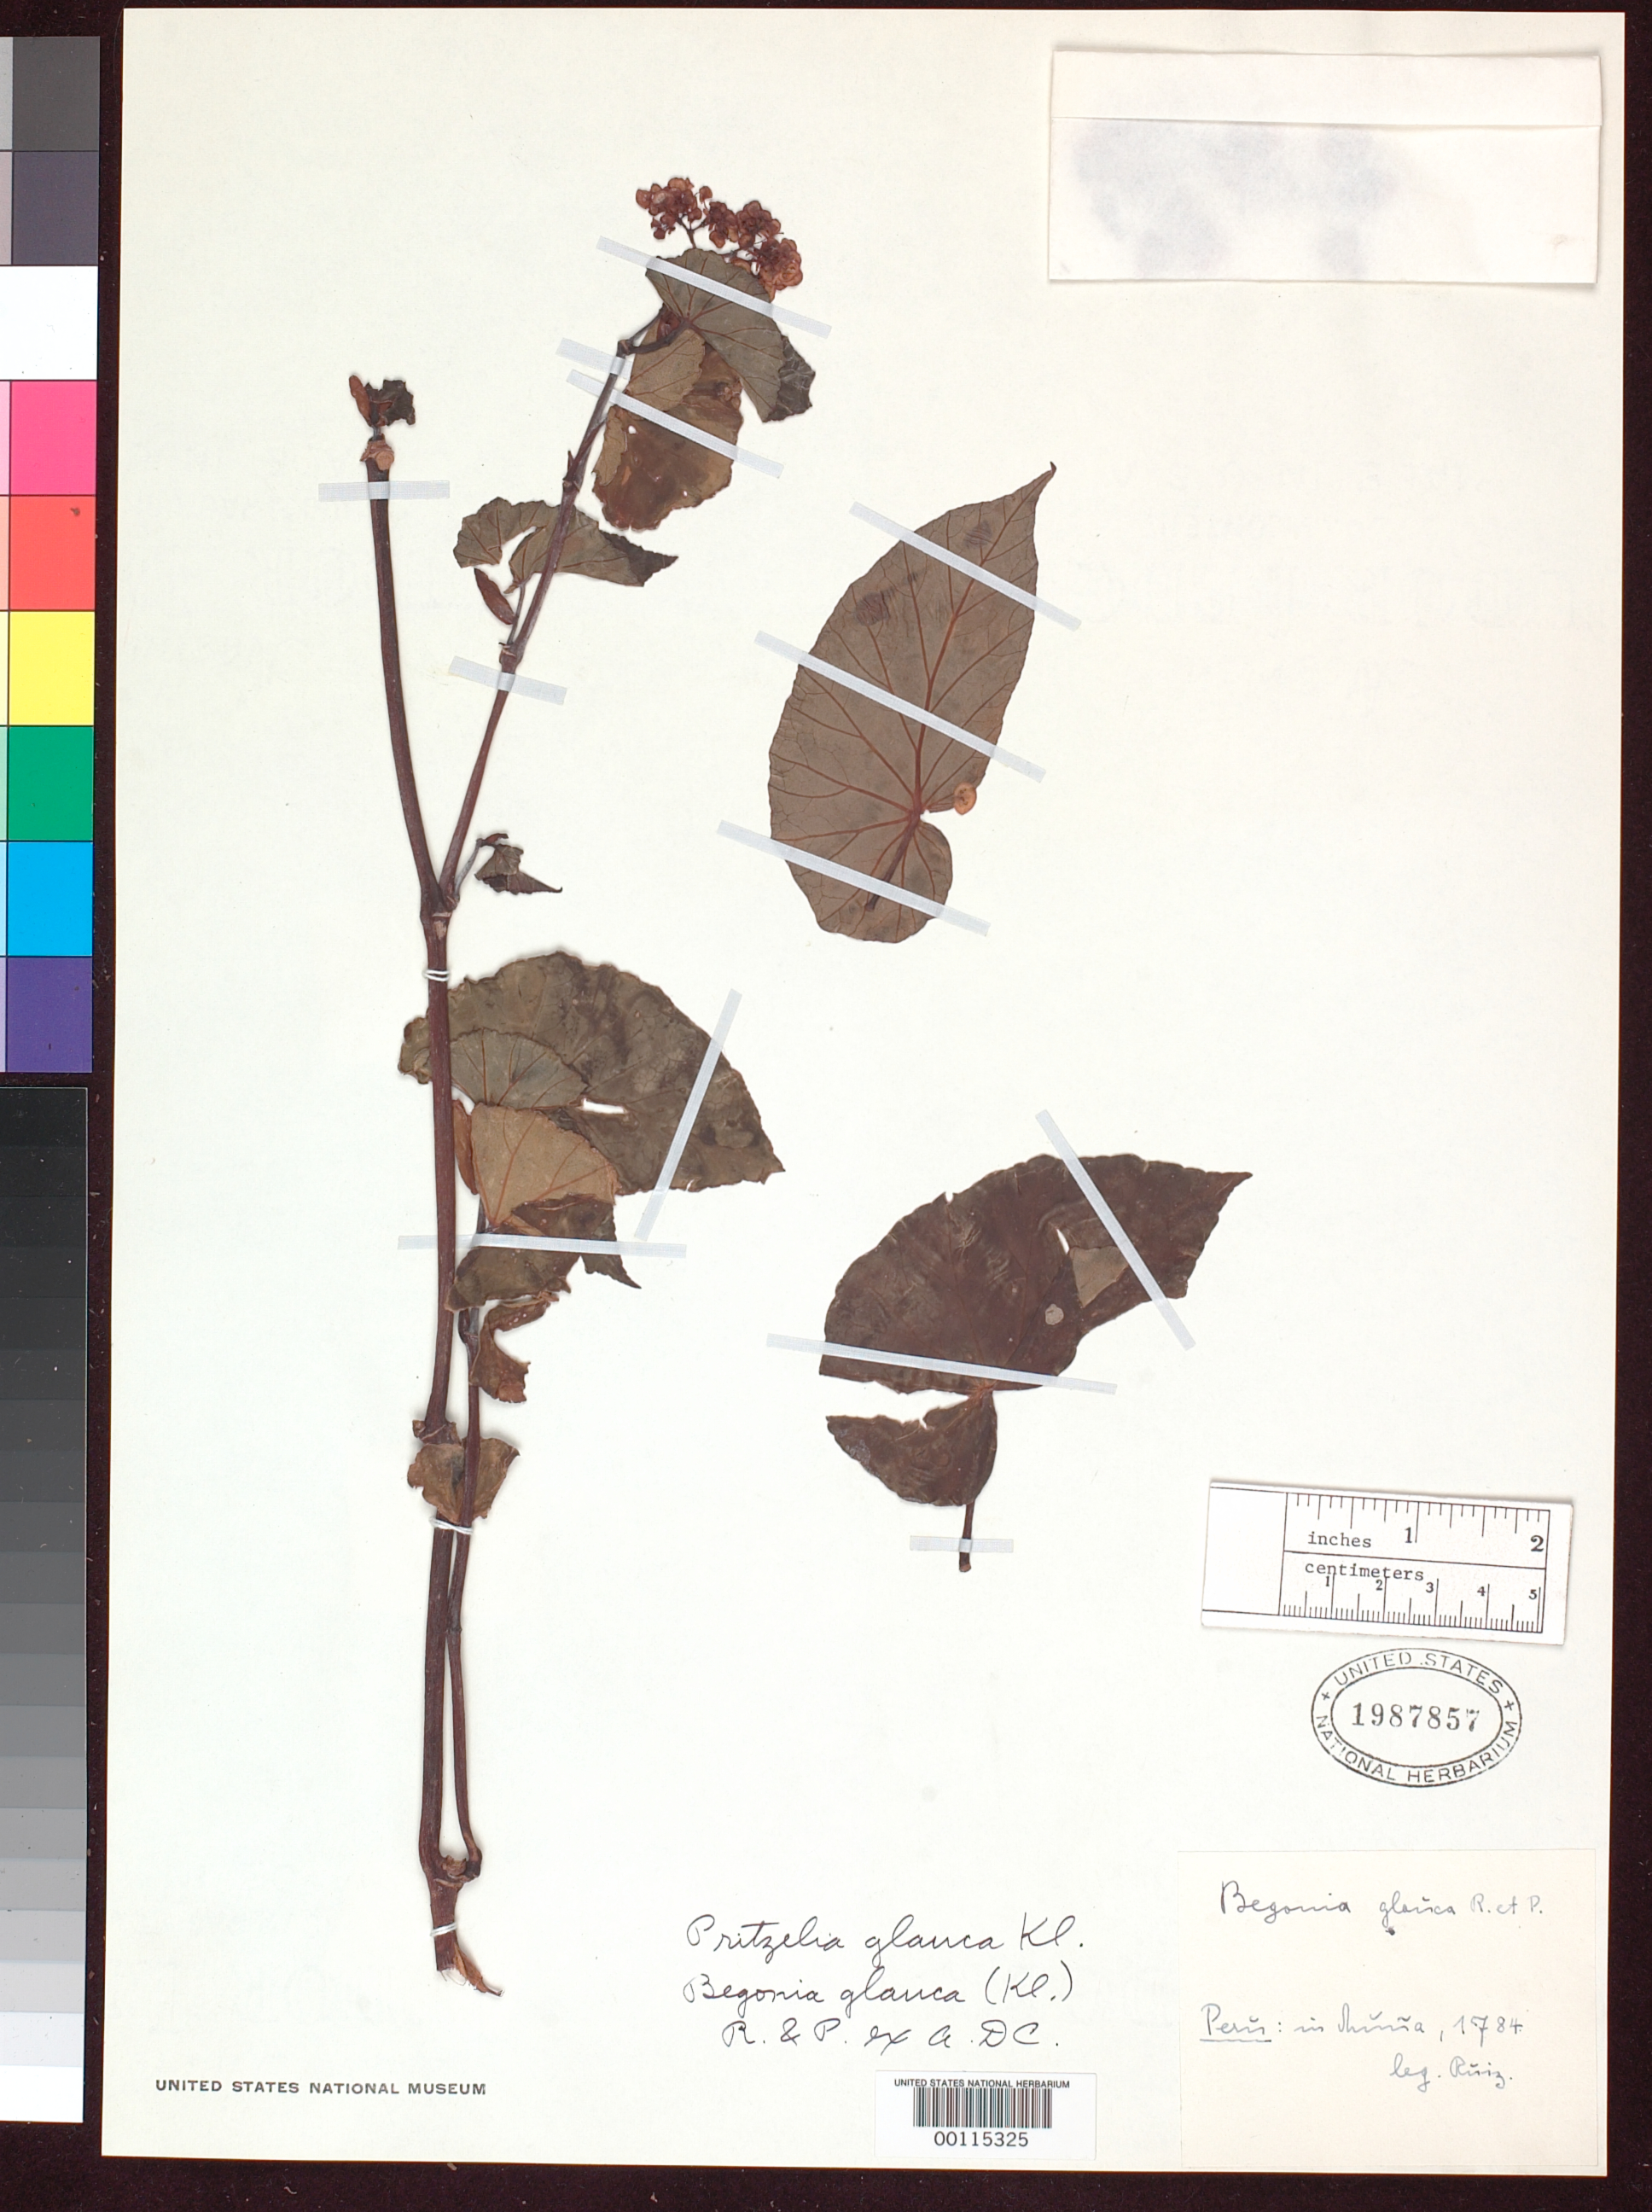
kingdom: Plantae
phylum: Tracheophyta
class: Magnoliopsida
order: Cucurbitales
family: Begoniaceae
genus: Pritzelia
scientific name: Pritzelia glauca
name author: Klotzsch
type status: Type Collection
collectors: H. Ruiz López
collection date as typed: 1784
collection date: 1784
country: Peru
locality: Muña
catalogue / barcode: US 1987857